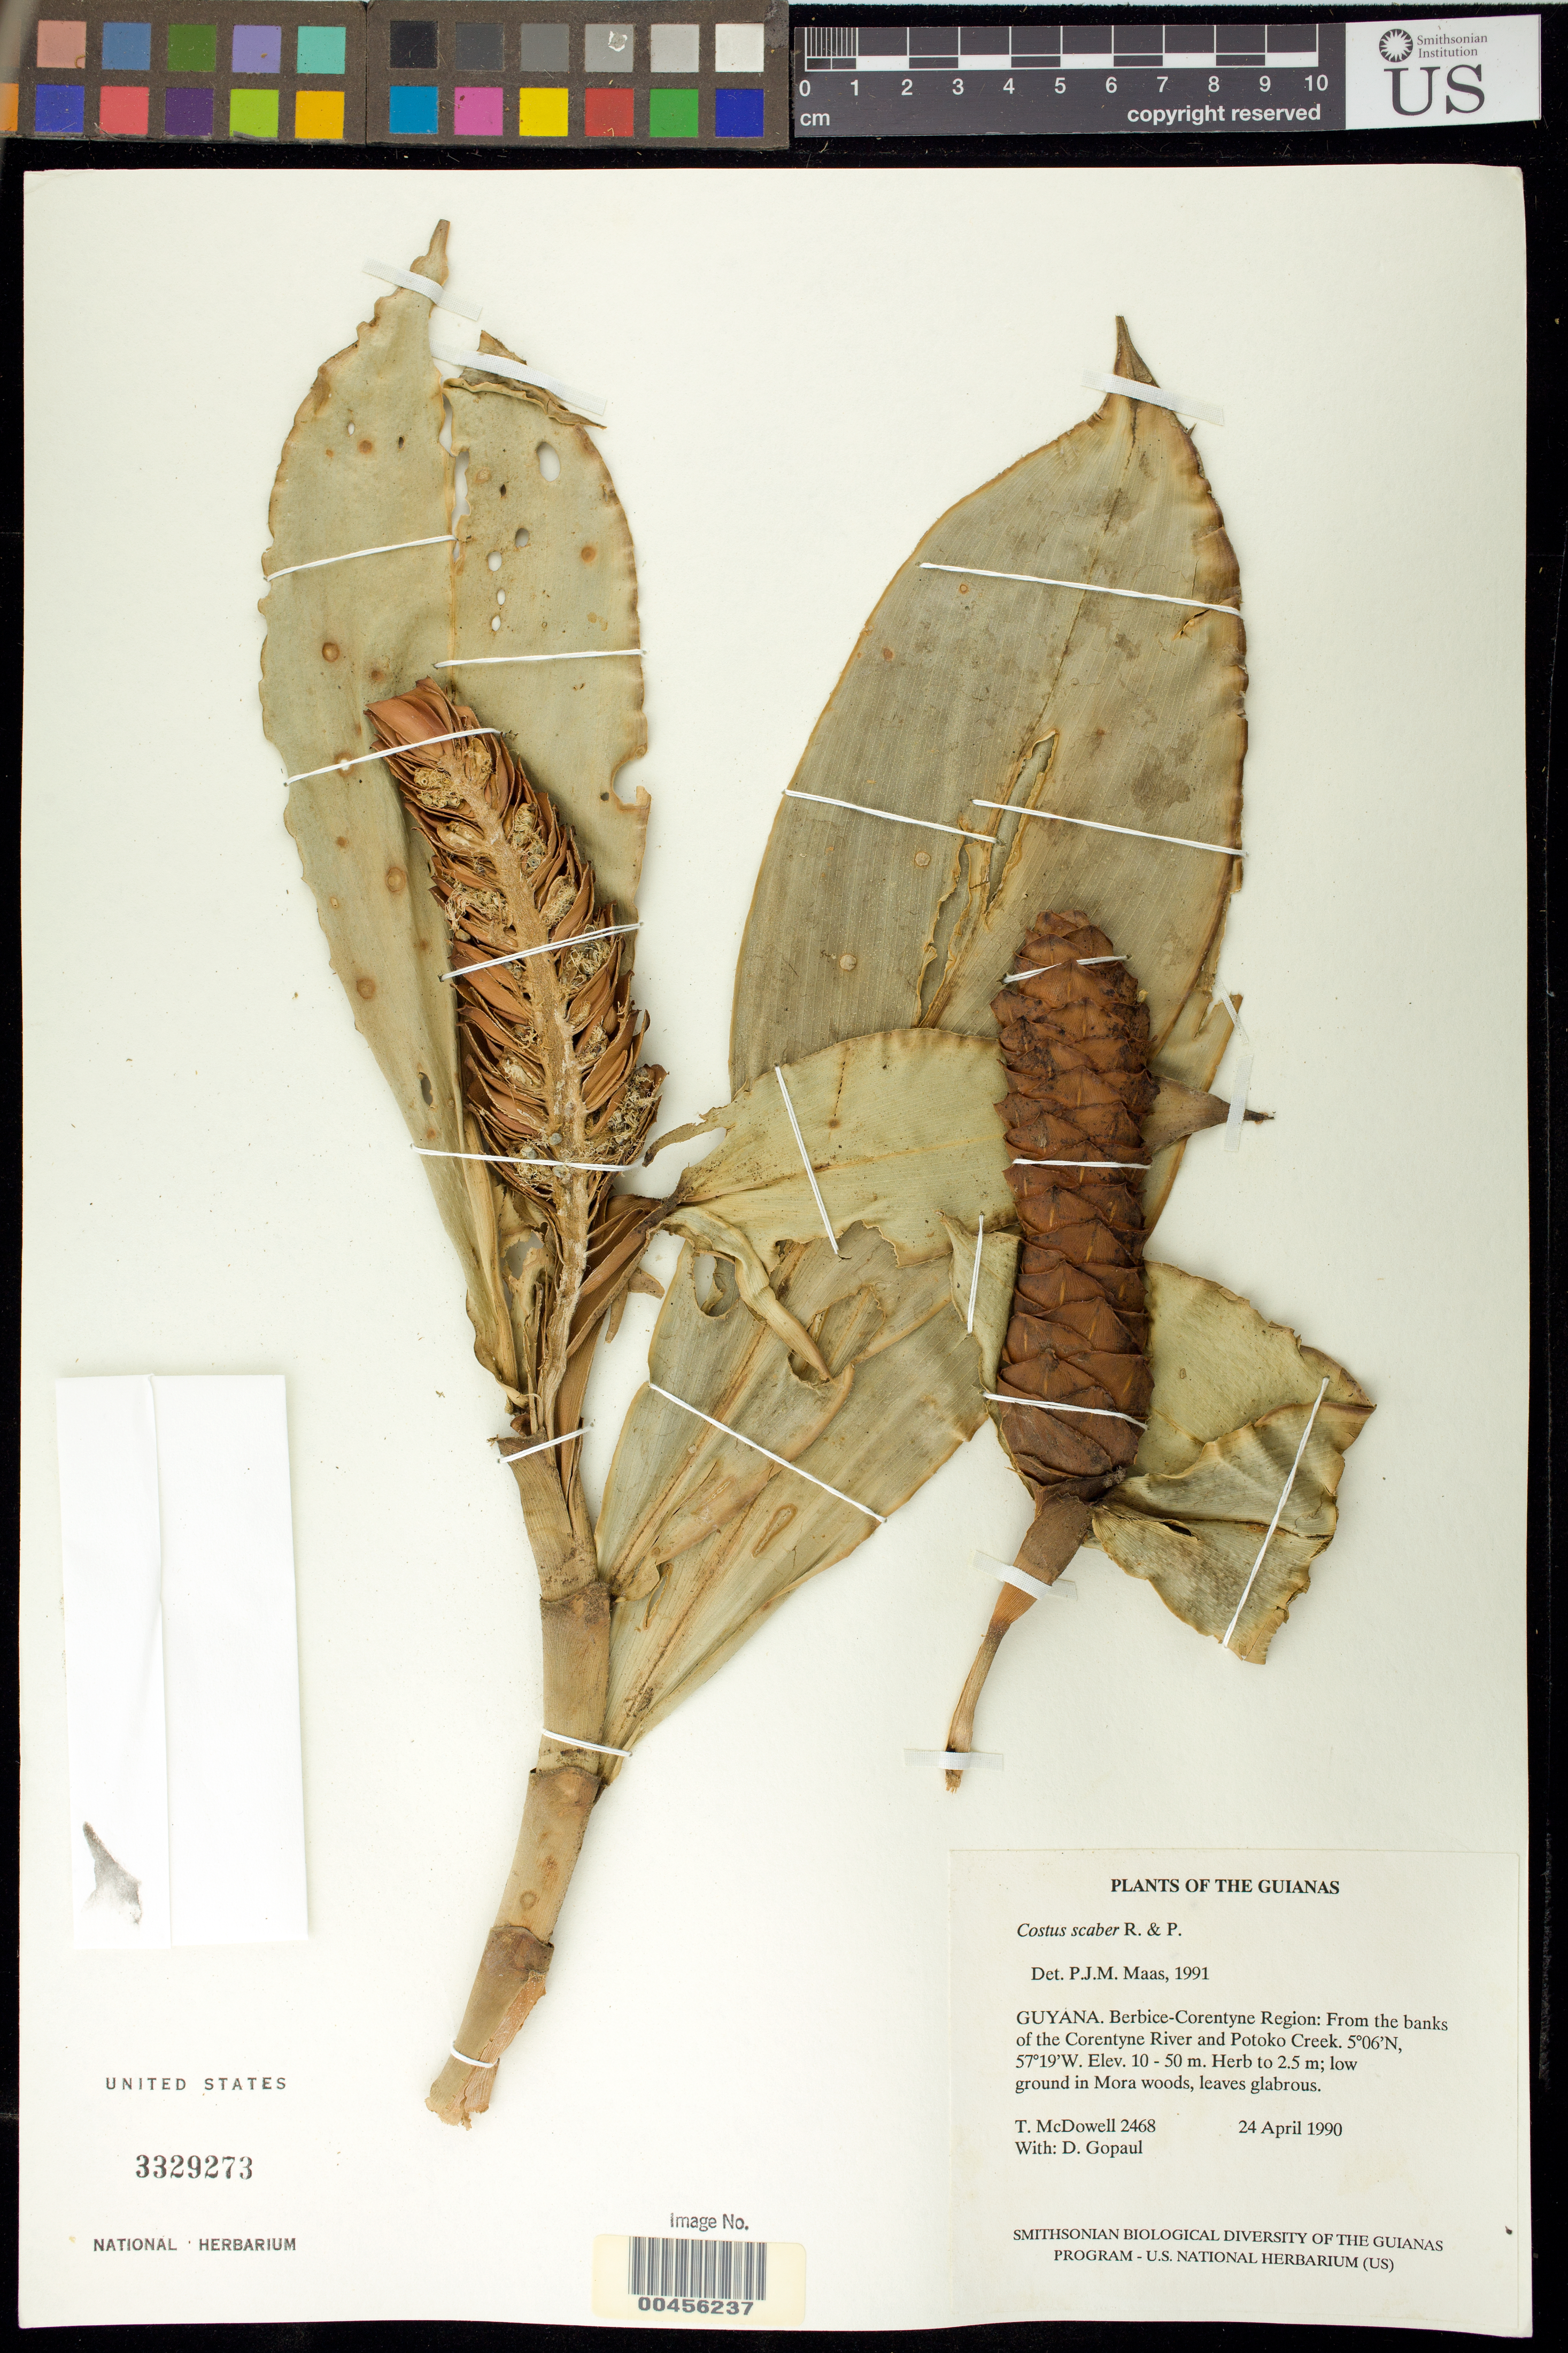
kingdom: Plantae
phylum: Tracheophyta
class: Liliopsida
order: Zingiberales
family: Costaceae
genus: Costus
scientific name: Costus scaber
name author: Ruiz & Pav.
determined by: Maas, Paul J. M.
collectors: T. McDowell & D. Gopaul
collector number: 2468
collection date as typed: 24 April 1990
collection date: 1990-04-24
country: Guyana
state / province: E. Berbice-Corentyne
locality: Corentyne River and Potoko Creek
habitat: Banks of creek and river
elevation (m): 10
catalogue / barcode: US 3329273